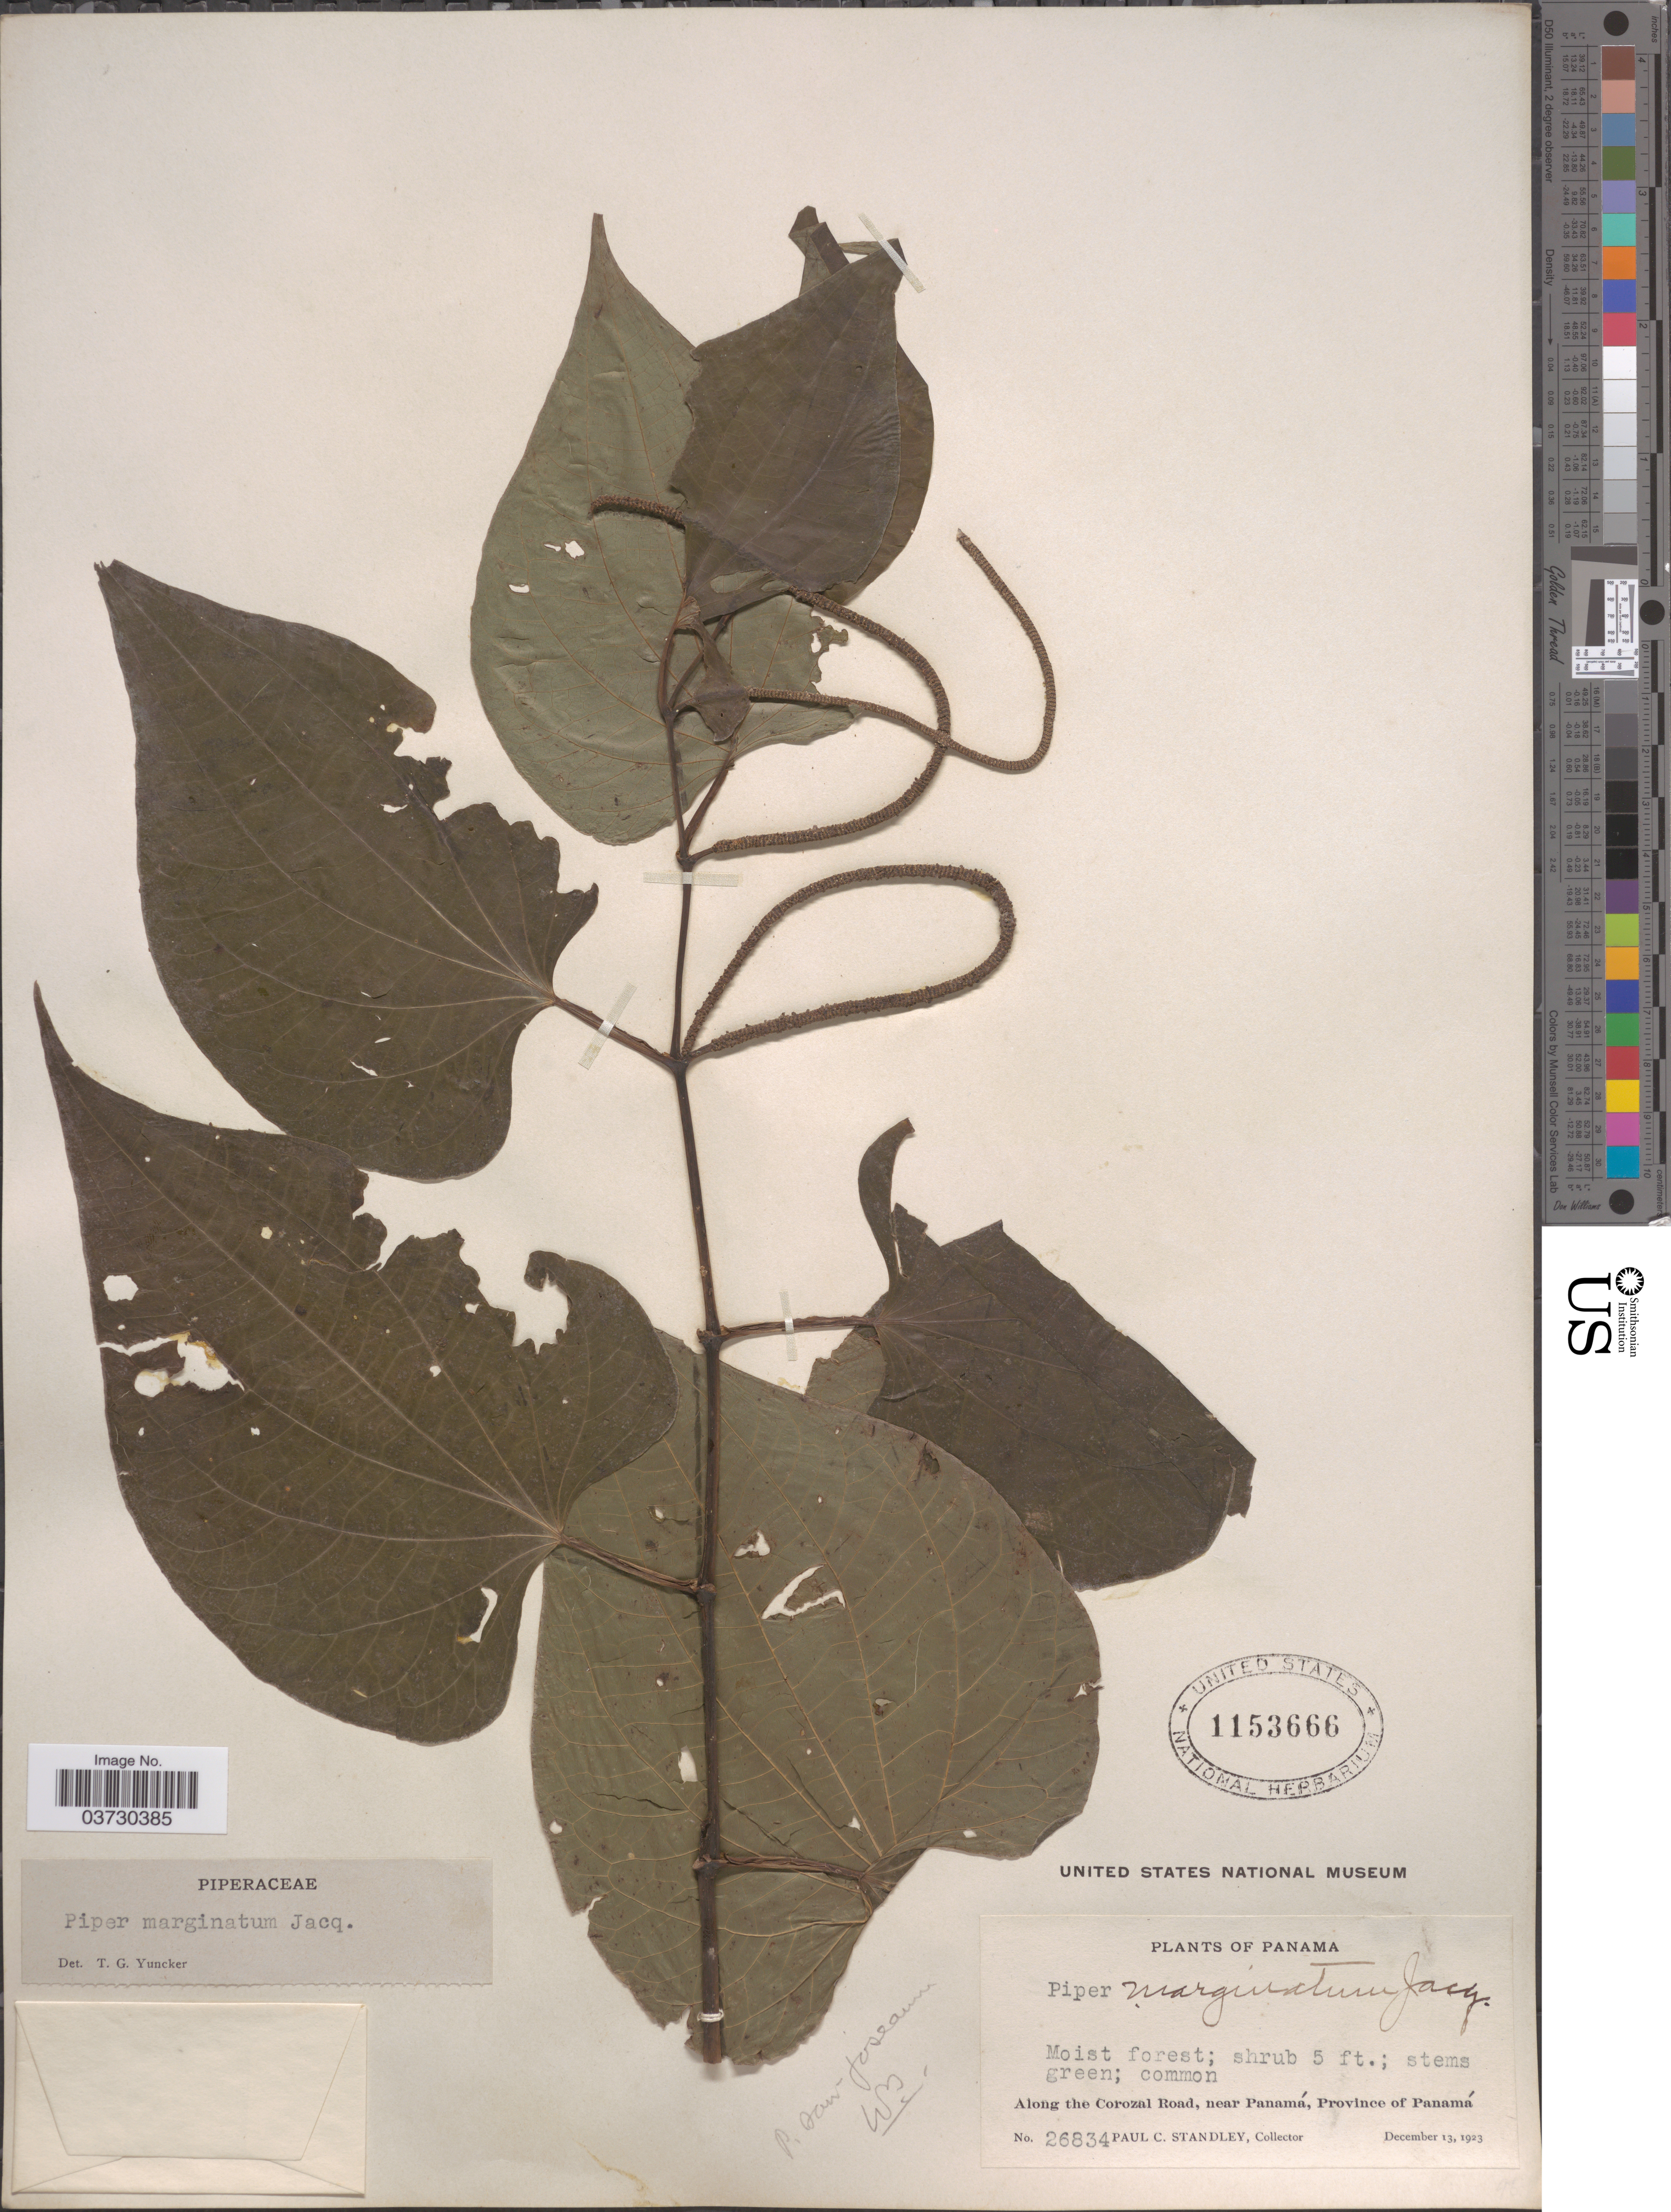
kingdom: Plantae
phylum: Tracheophyta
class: Magnoliopsida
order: Piperales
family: Piperaceae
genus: Piper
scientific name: Piper marginatum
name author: Jacq.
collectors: P. C. Standley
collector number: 26834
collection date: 1923-12-13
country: Panama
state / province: Panamá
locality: Along the Corozal Road, near Panamá.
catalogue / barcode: US 1153666